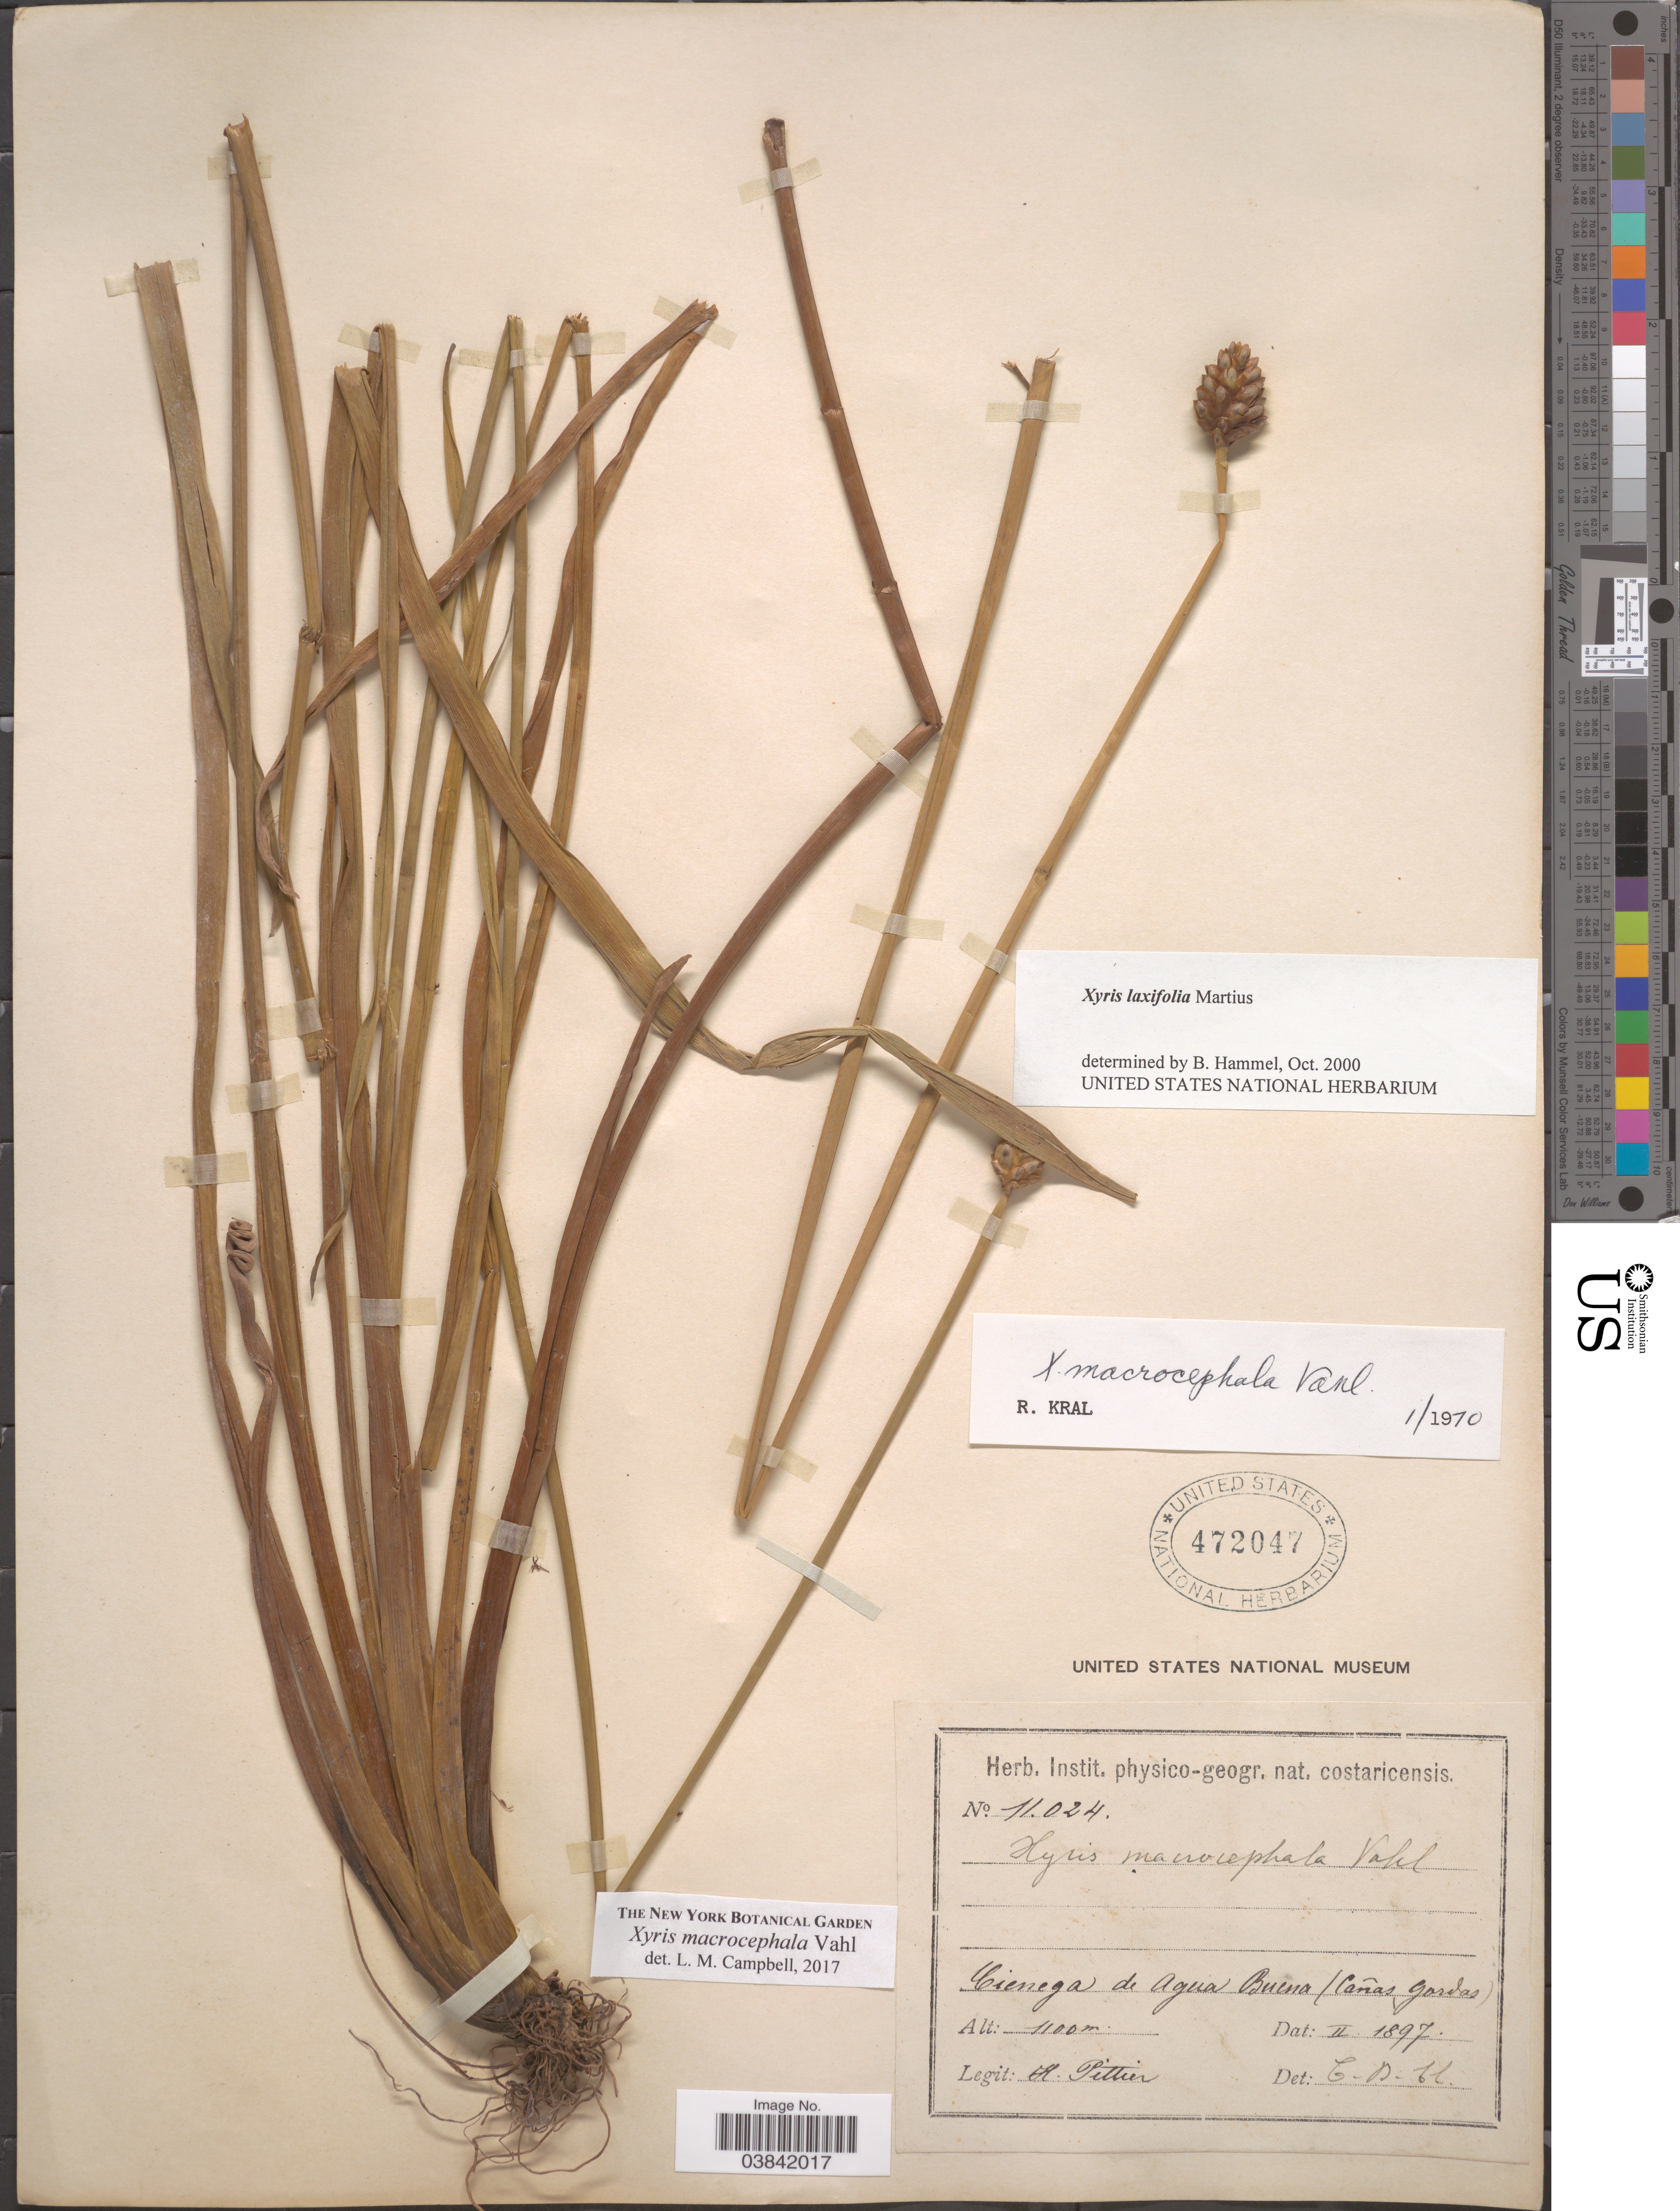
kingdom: Plantae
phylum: Tracheophyta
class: Liliopsida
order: Poales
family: Xyridaceae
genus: Xyris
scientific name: Xyris macrocephala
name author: Vahl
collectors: H. F. Pittier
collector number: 11024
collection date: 1897-02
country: Costa Rica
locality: Cienega de Agua Buena (Cañas Gordas).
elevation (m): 1100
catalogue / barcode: US 472047